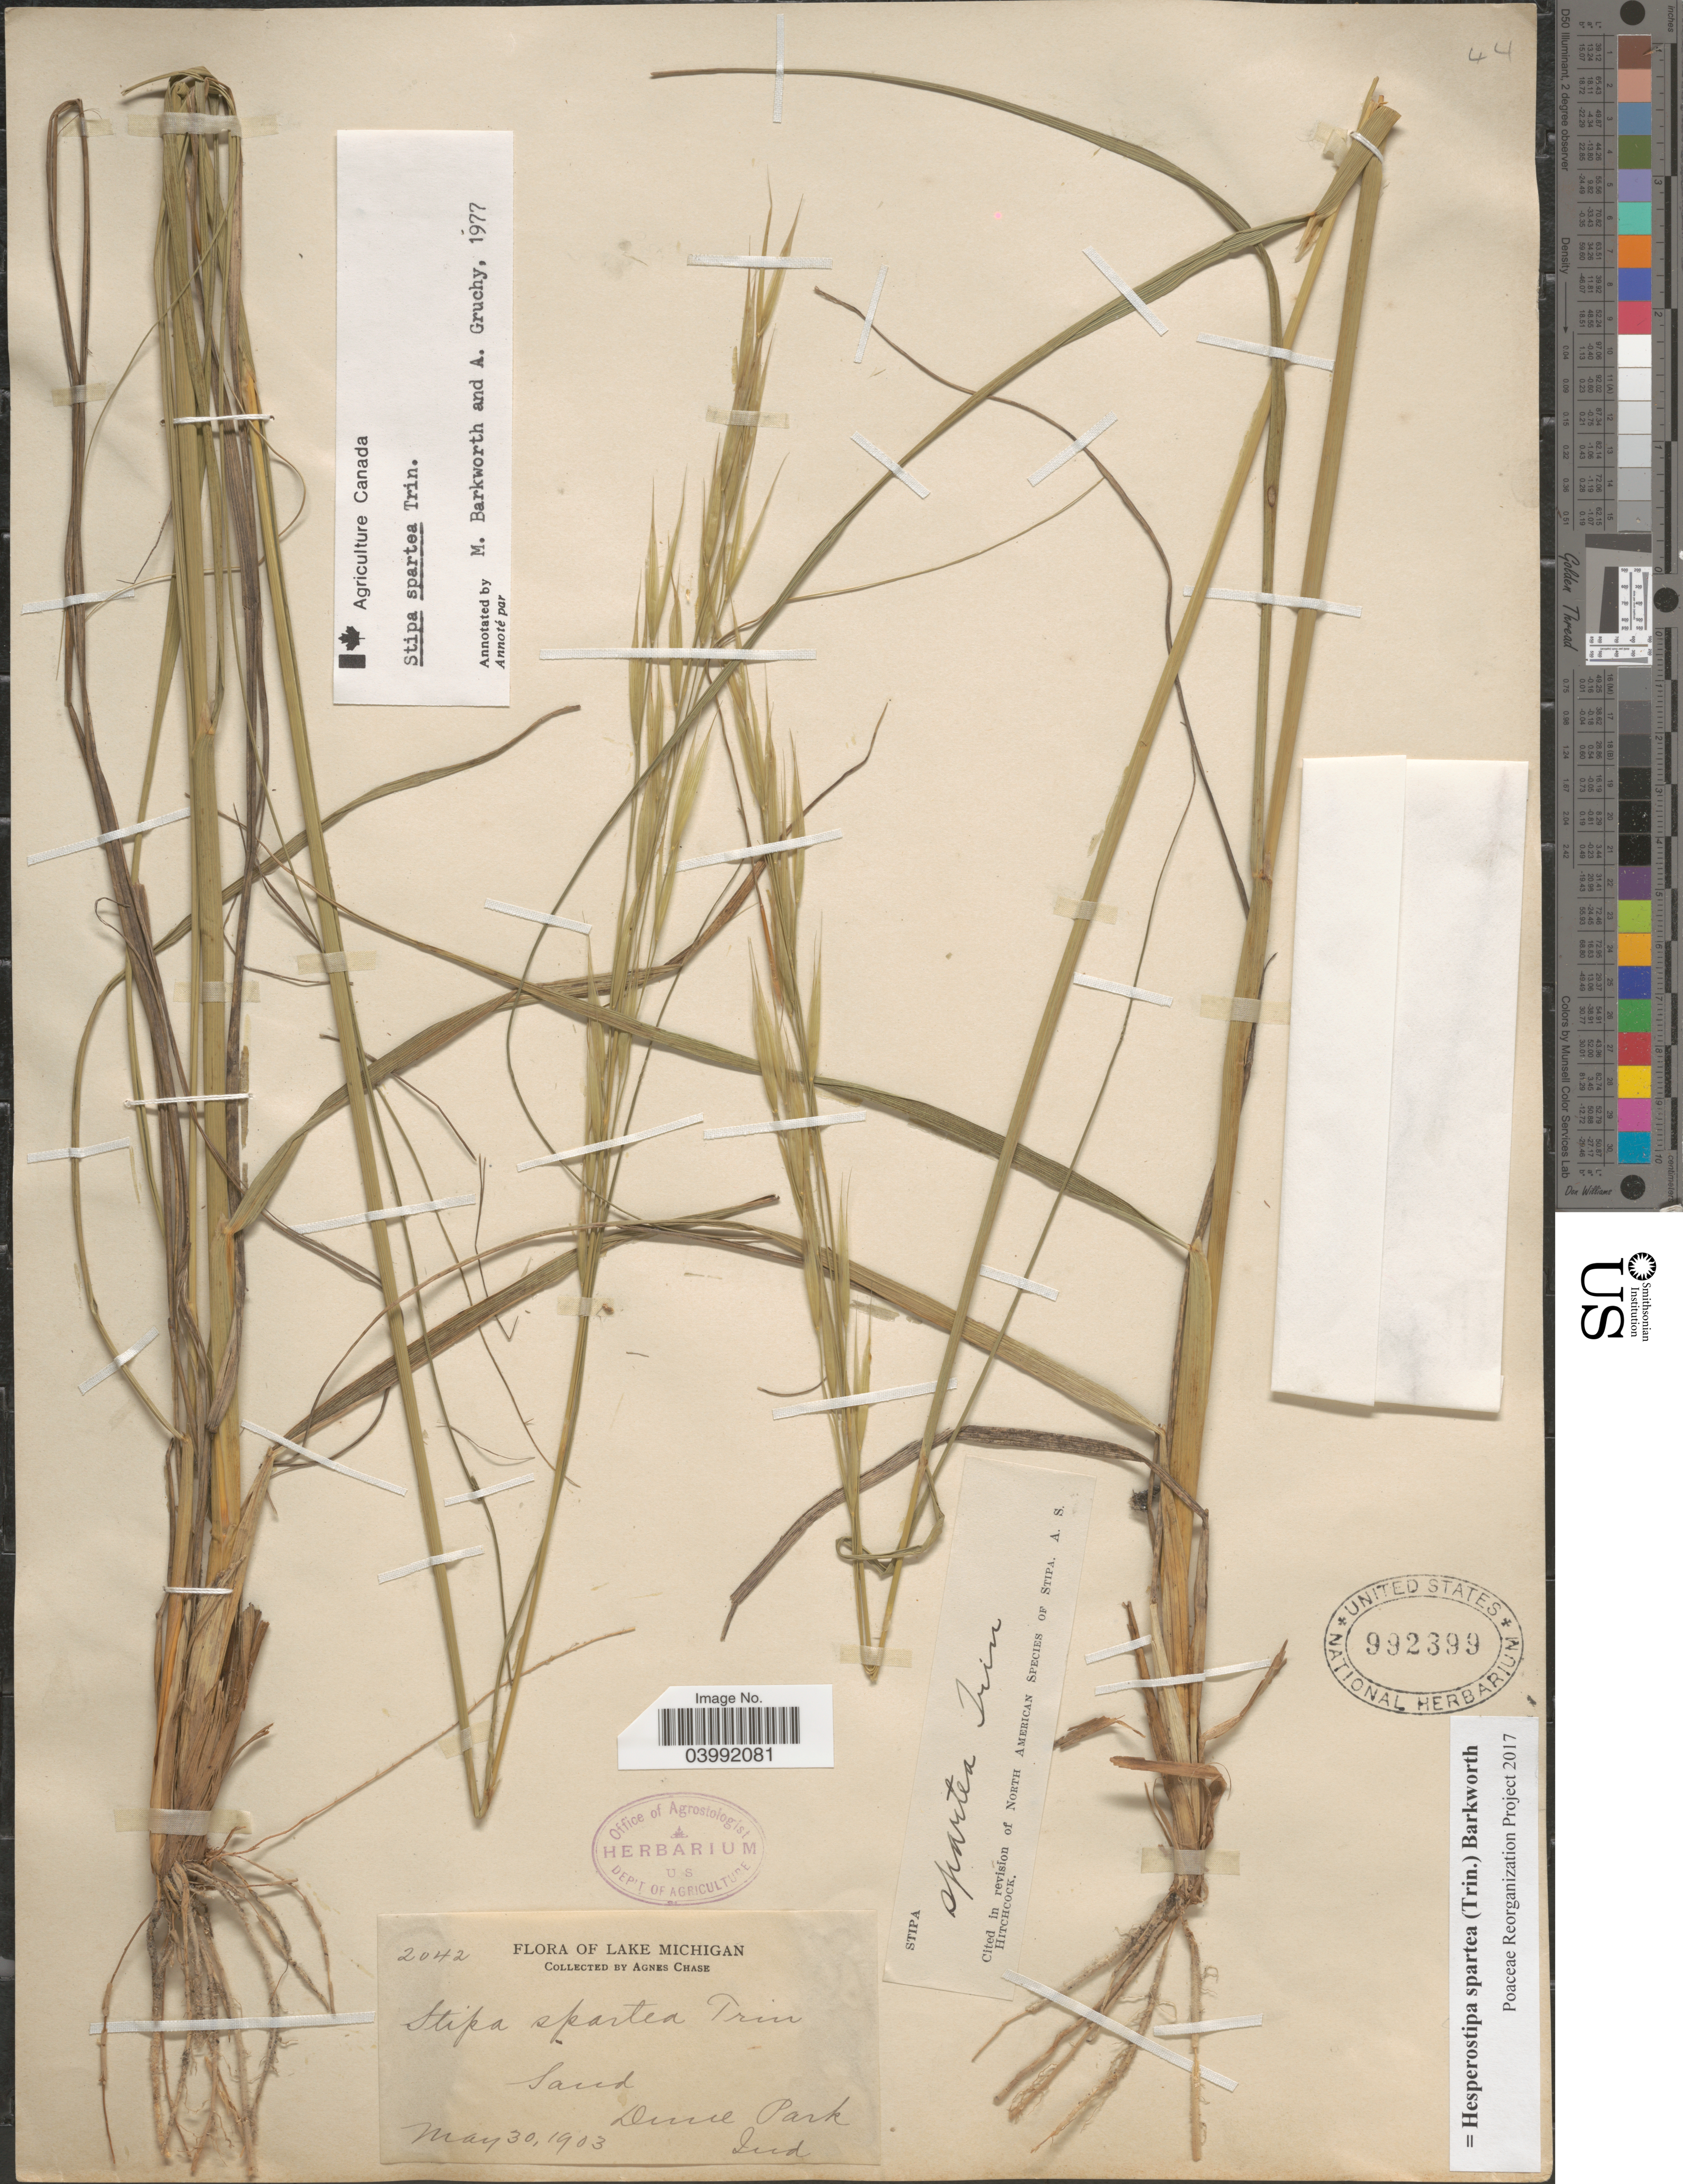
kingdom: Plantae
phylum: Tracheophyta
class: Liliopsida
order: Poales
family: Poaceae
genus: Hesperostipa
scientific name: Hesperostipa spartea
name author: (Trin.) Barkworth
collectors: A. Chase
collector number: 2042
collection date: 1903-05-30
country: United States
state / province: Indiana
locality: Lake Michigan. Sand. Dune Park.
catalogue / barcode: US 992399